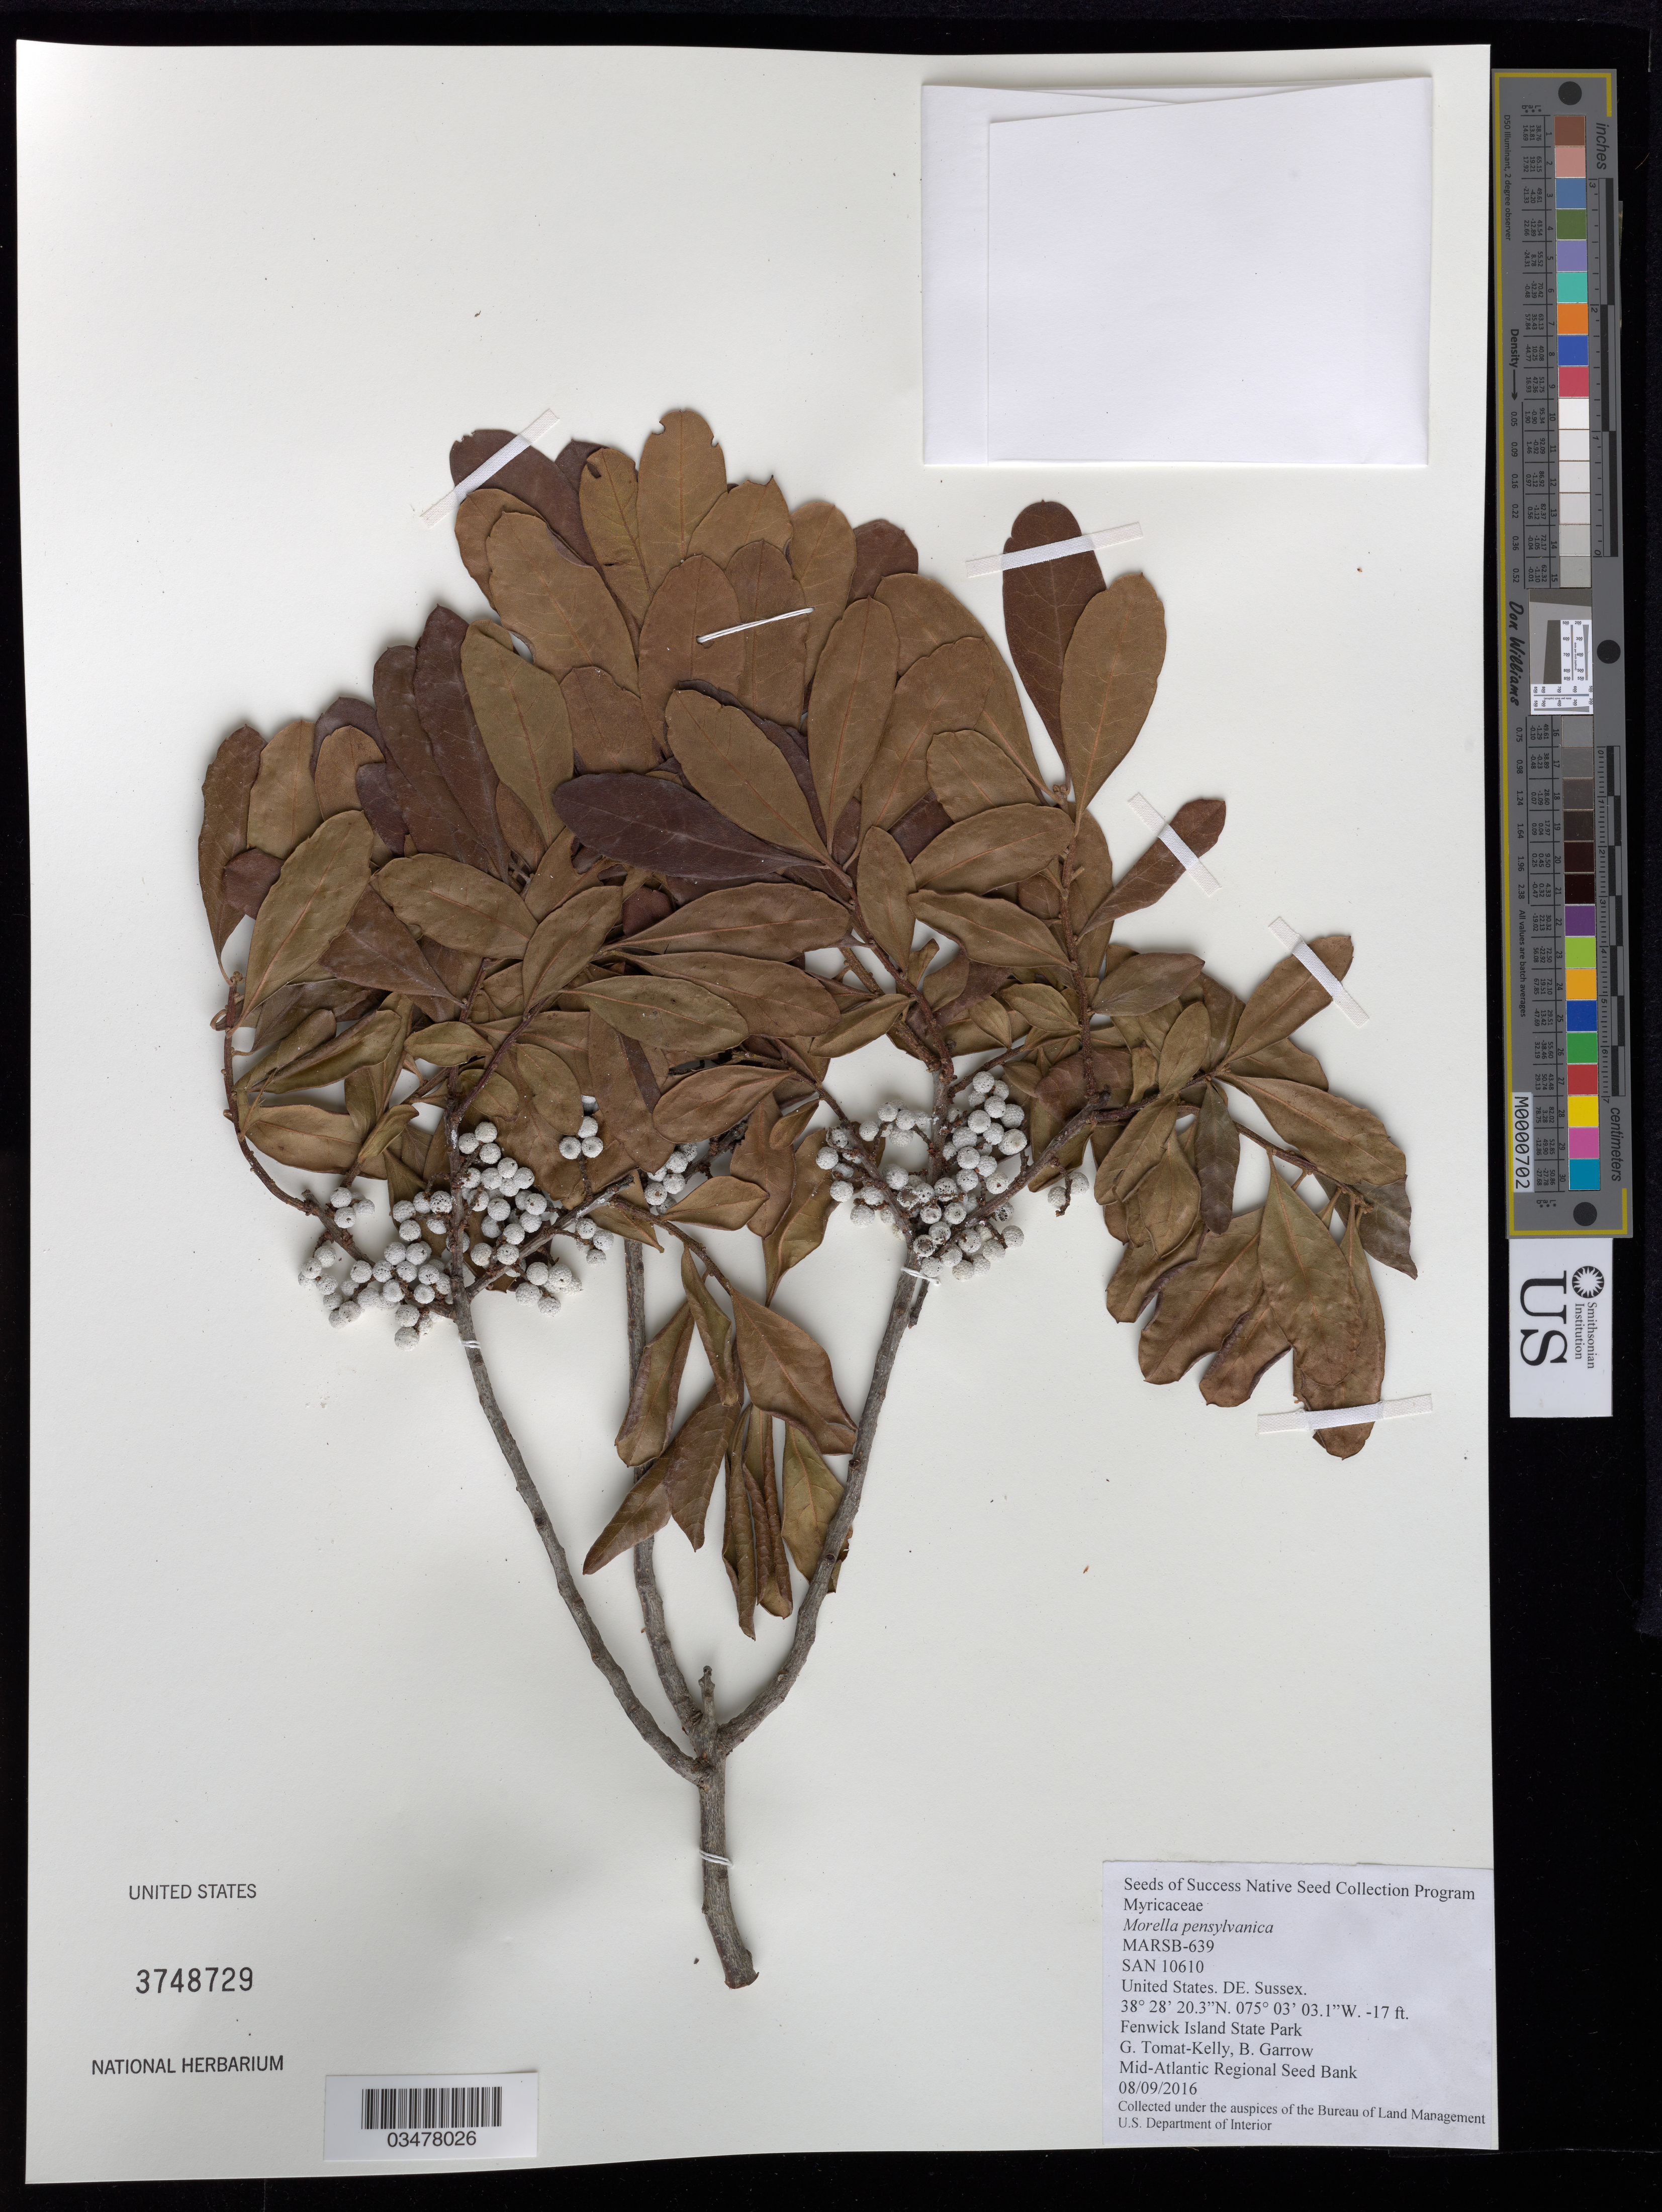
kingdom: Plantae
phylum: Tracheophyta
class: Magnoliopsida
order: Fagales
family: Myricaceae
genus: Morella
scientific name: Morella pensylvanica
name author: (Mirb.) Kartesz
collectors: G. Tomat-Kelly & B. Garrow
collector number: MARSB-639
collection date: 2016-08-09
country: United States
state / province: Delaware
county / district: Sussex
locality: Fenwick Island State Park, beach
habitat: Back Dunes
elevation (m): -5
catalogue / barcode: US 3748729